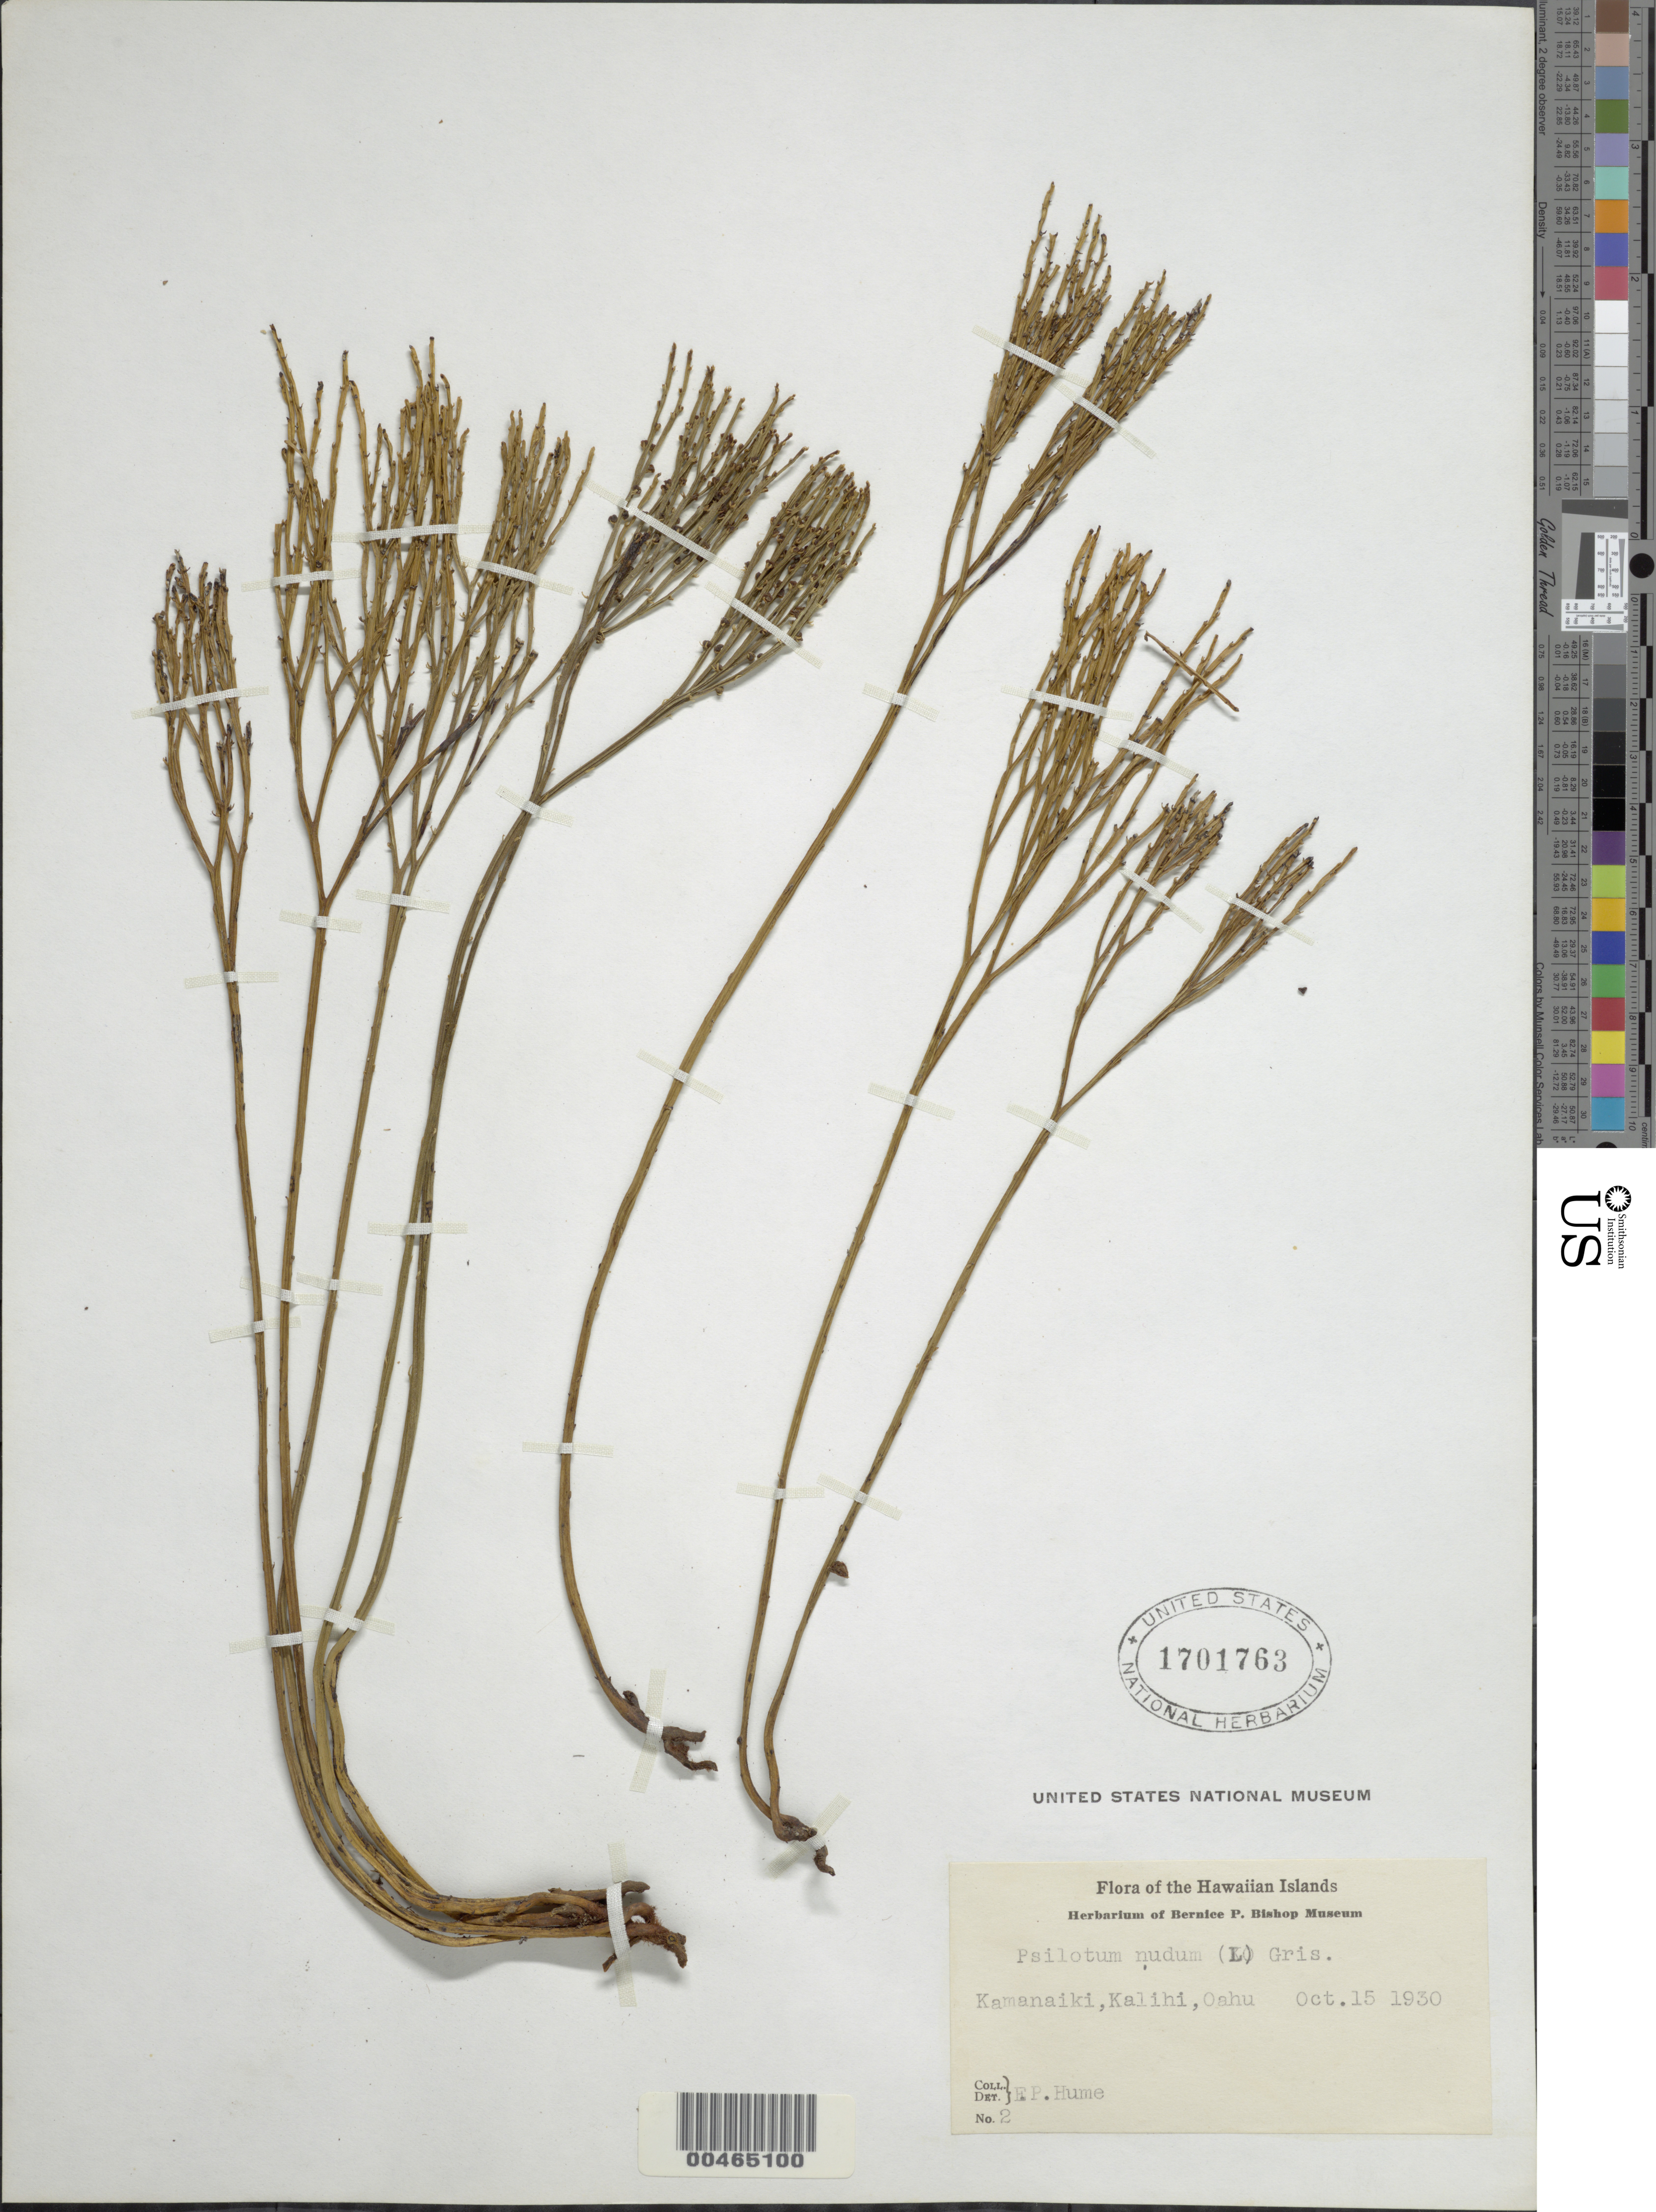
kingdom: Plantae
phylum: Tracheophyta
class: Polypodiopsida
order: Psilotales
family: Psilotaceae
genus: Psilotum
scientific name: Psilotum nudum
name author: (L.) P. Beauv.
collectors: E. Hume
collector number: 2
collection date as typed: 15 Oct 19??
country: United States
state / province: Hawaii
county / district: Honolulu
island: Oahu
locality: Kamanaiki, Kalihi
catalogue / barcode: US 1701763